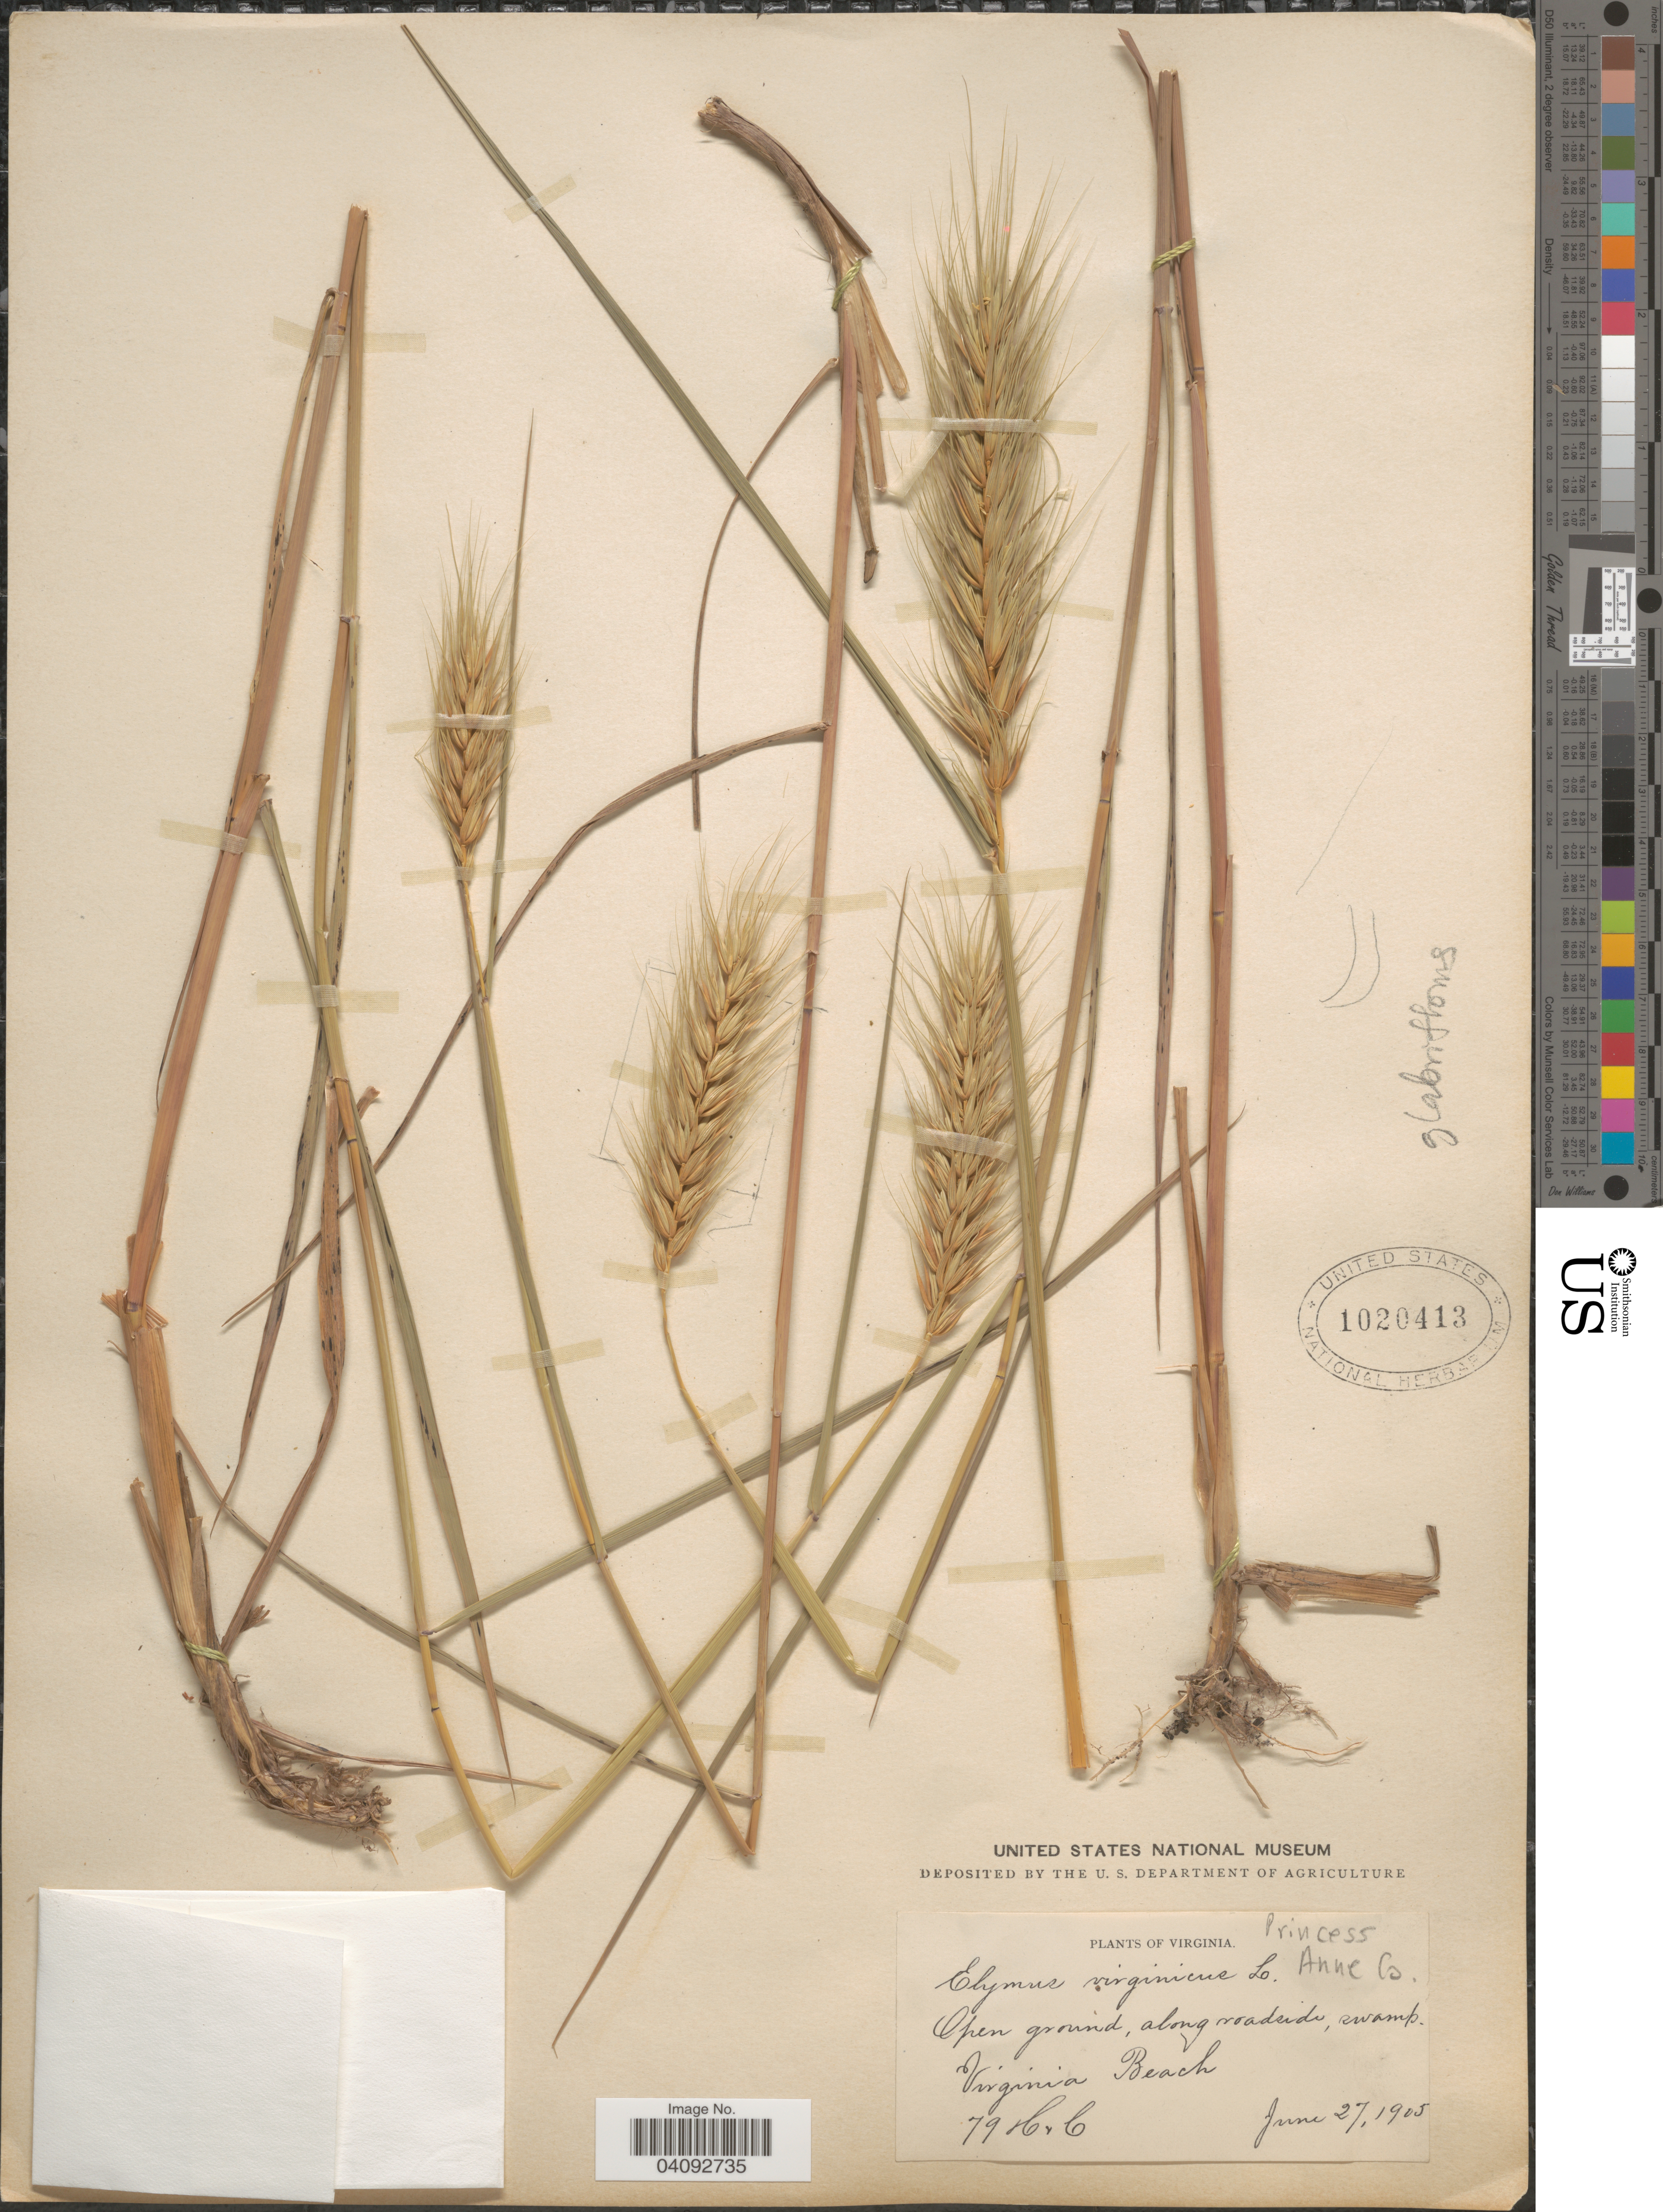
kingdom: Plantae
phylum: Tracheophyta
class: Liliopsida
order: Poales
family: Poaceae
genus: Elymus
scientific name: Elymus glabriflorus var. glabriflorus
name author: (Vasey ex L.H. Dewey) Scribn. & C.R. Ball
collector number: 79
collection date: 1905-06-27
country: United States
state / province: Virginia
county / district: City of Virginia Beach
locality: Open ground along roadside, swamp. Virginia Beach. Princess Anne Co.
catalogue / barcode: US 1020413